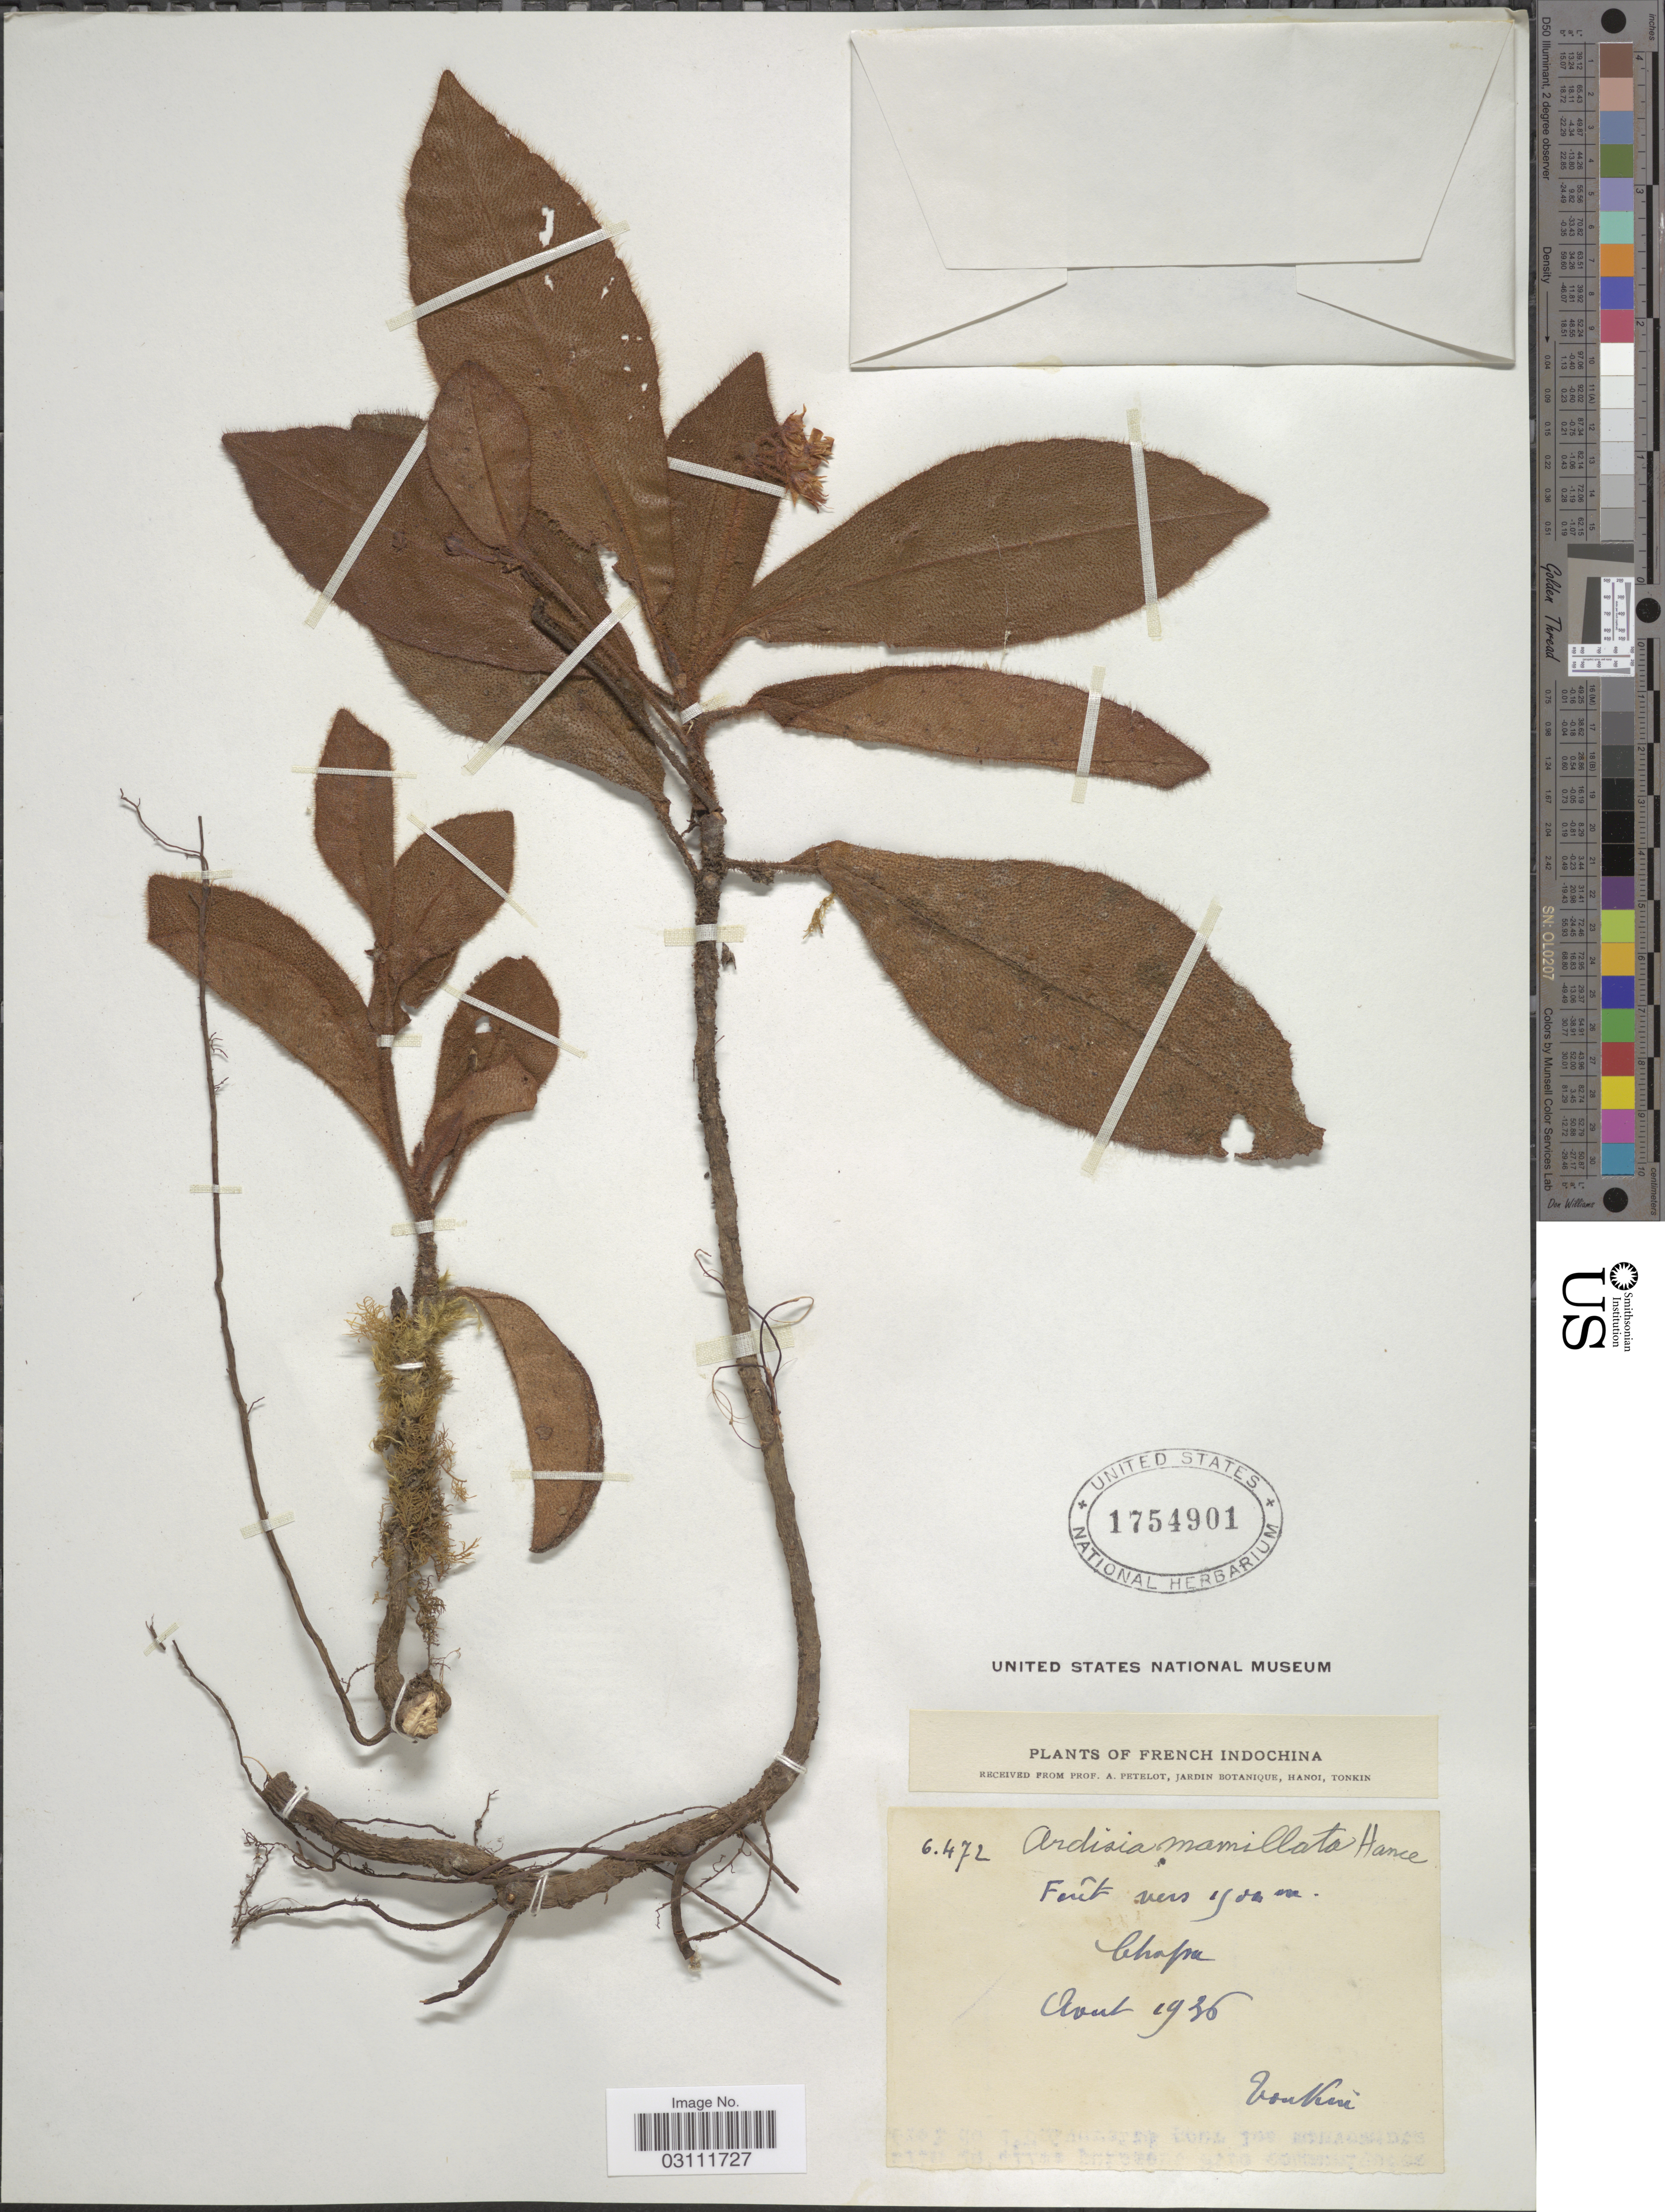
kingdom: Plantae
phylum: Tracheophyta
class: Magnoliopsida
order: Ericales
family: Primulaceae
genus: Ardisia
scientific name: Ardisia mamillata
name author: Hance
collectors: A. Petelot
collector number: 6472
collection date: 1936-08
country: Vietnam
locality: French Indochina, Chapa.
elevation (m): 1900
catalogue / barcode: US 1754901